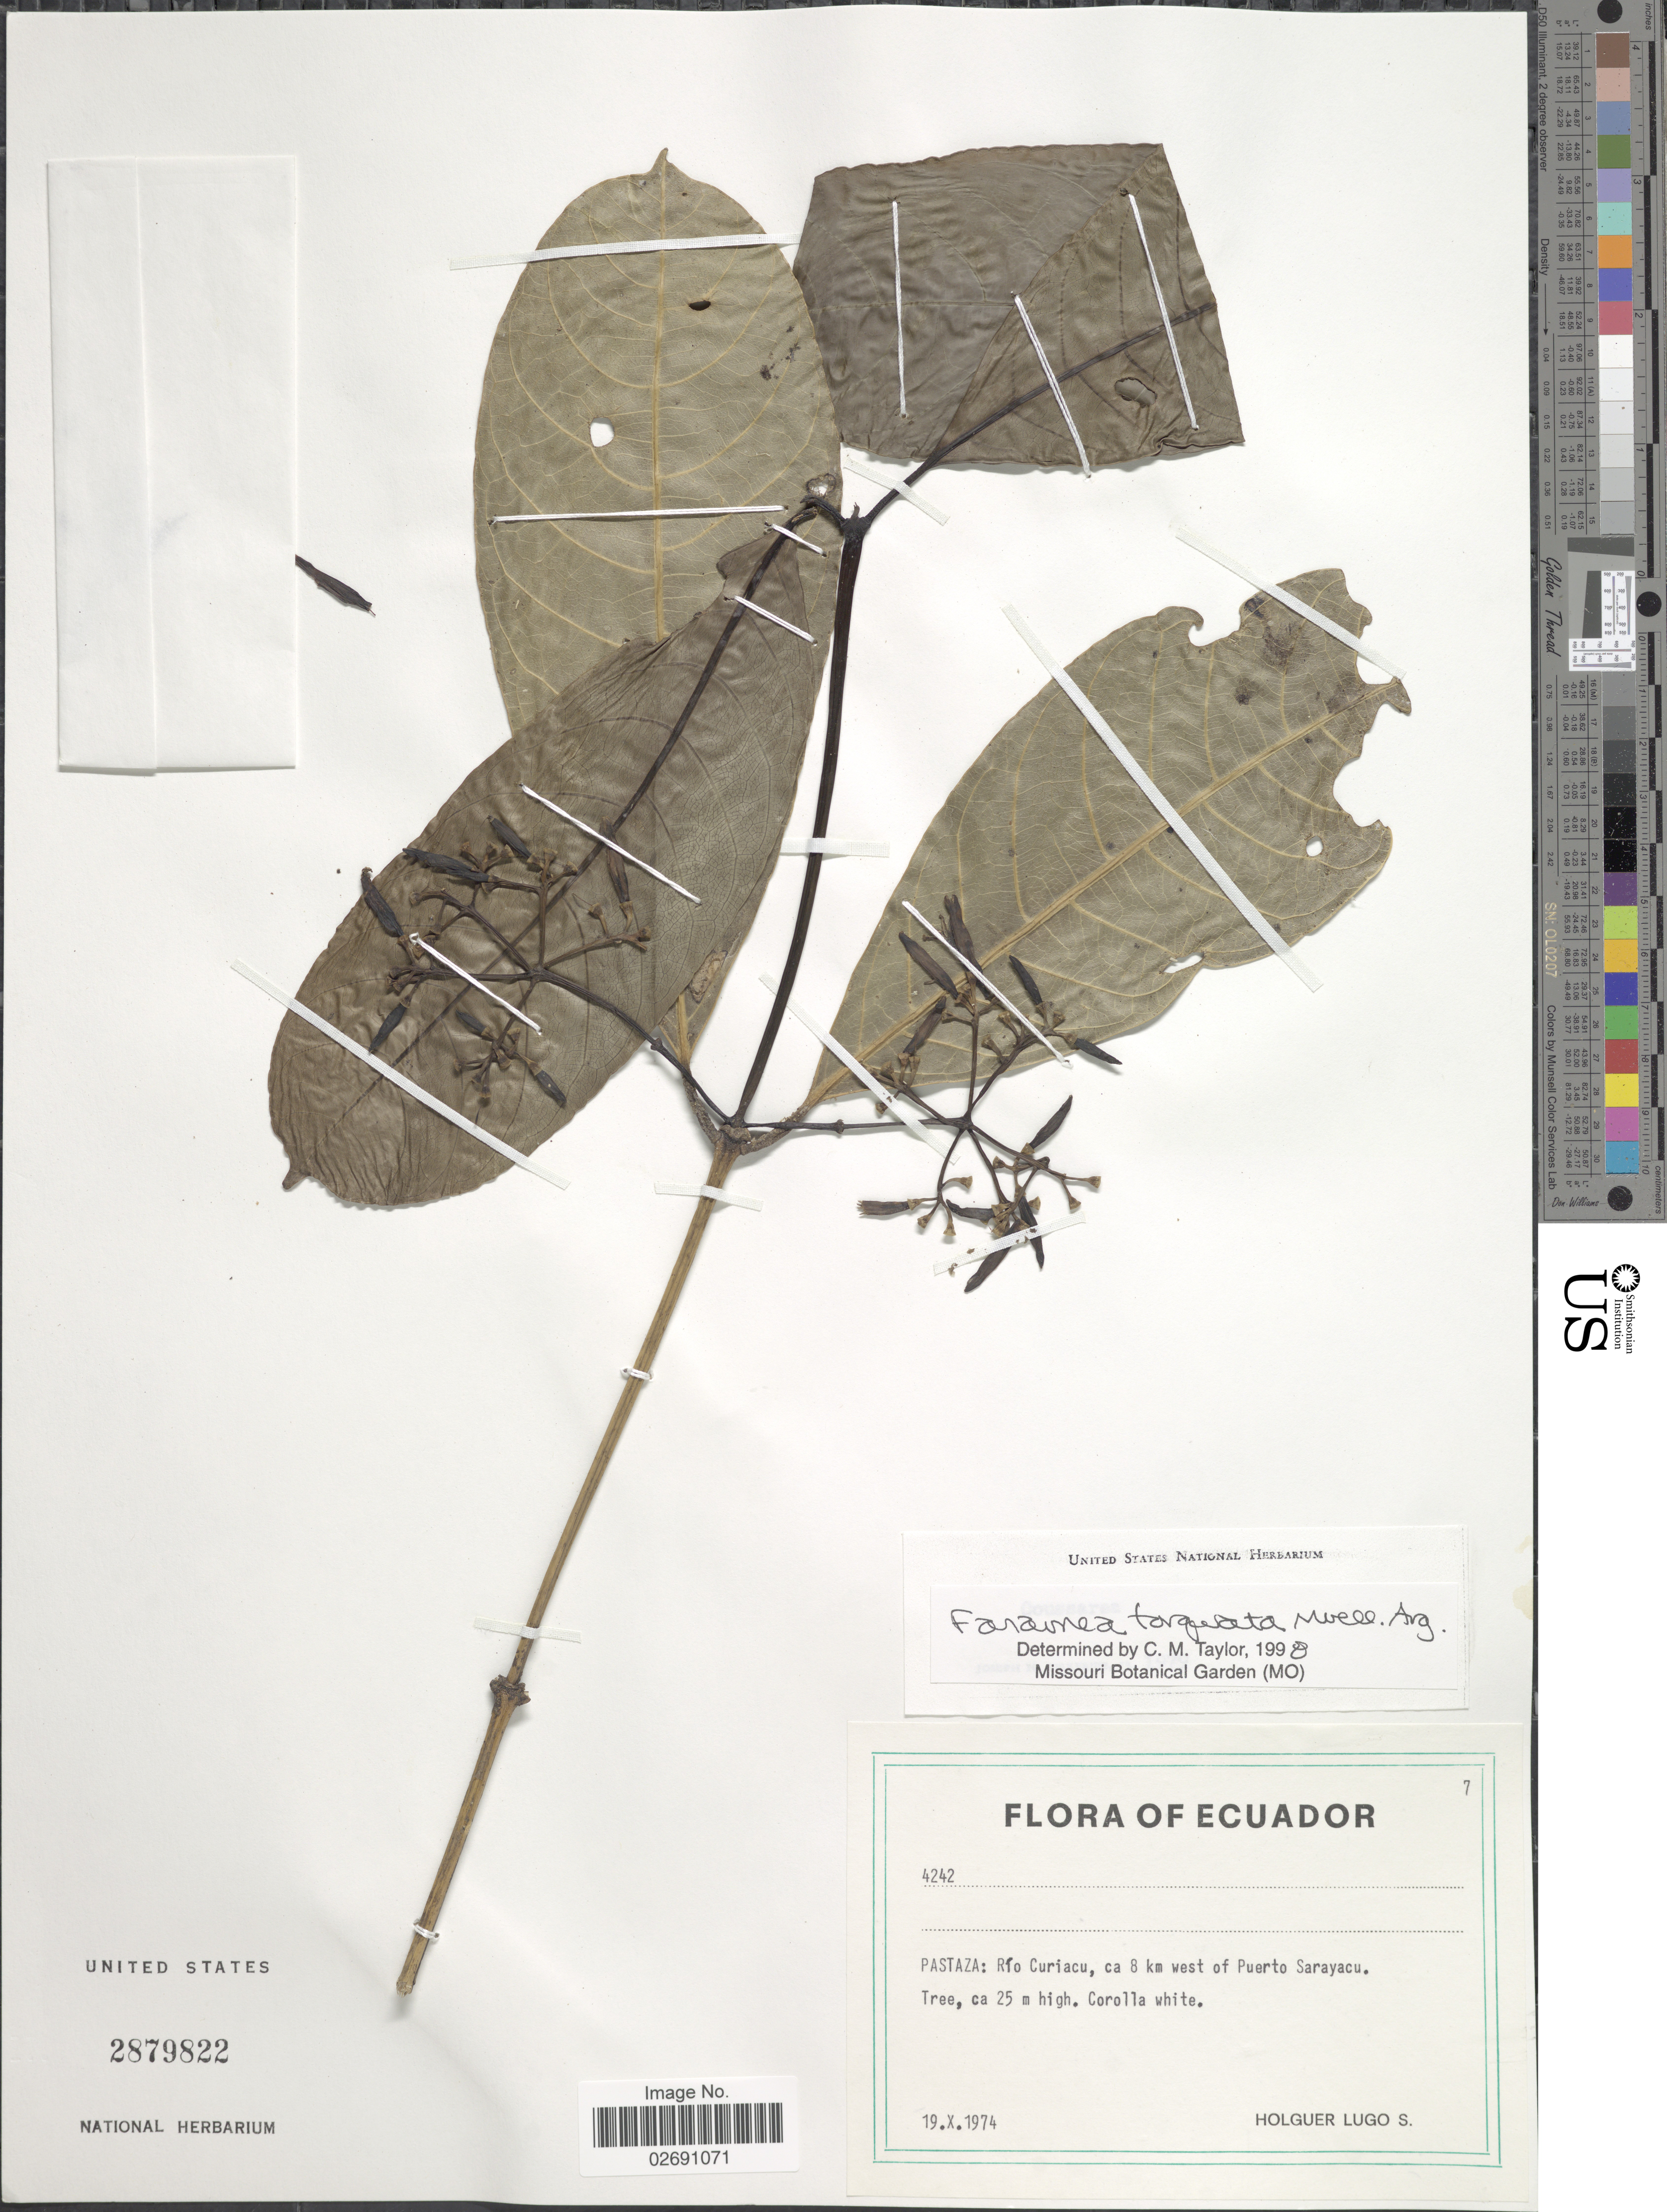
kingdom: Plantae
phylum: Tracheophyta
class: Magnoliopsida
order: Gentianales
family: Rubiaceae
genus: Faramea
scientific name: Faramea torquata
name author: Müll. Arg.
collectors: H. Lugo S.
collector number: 4242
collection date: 1974-10-19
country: Ecuador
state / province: Pastaza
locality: Rio Curiacu, ca 8 km west of Puerto Sarayacu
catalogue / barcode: US 2879822